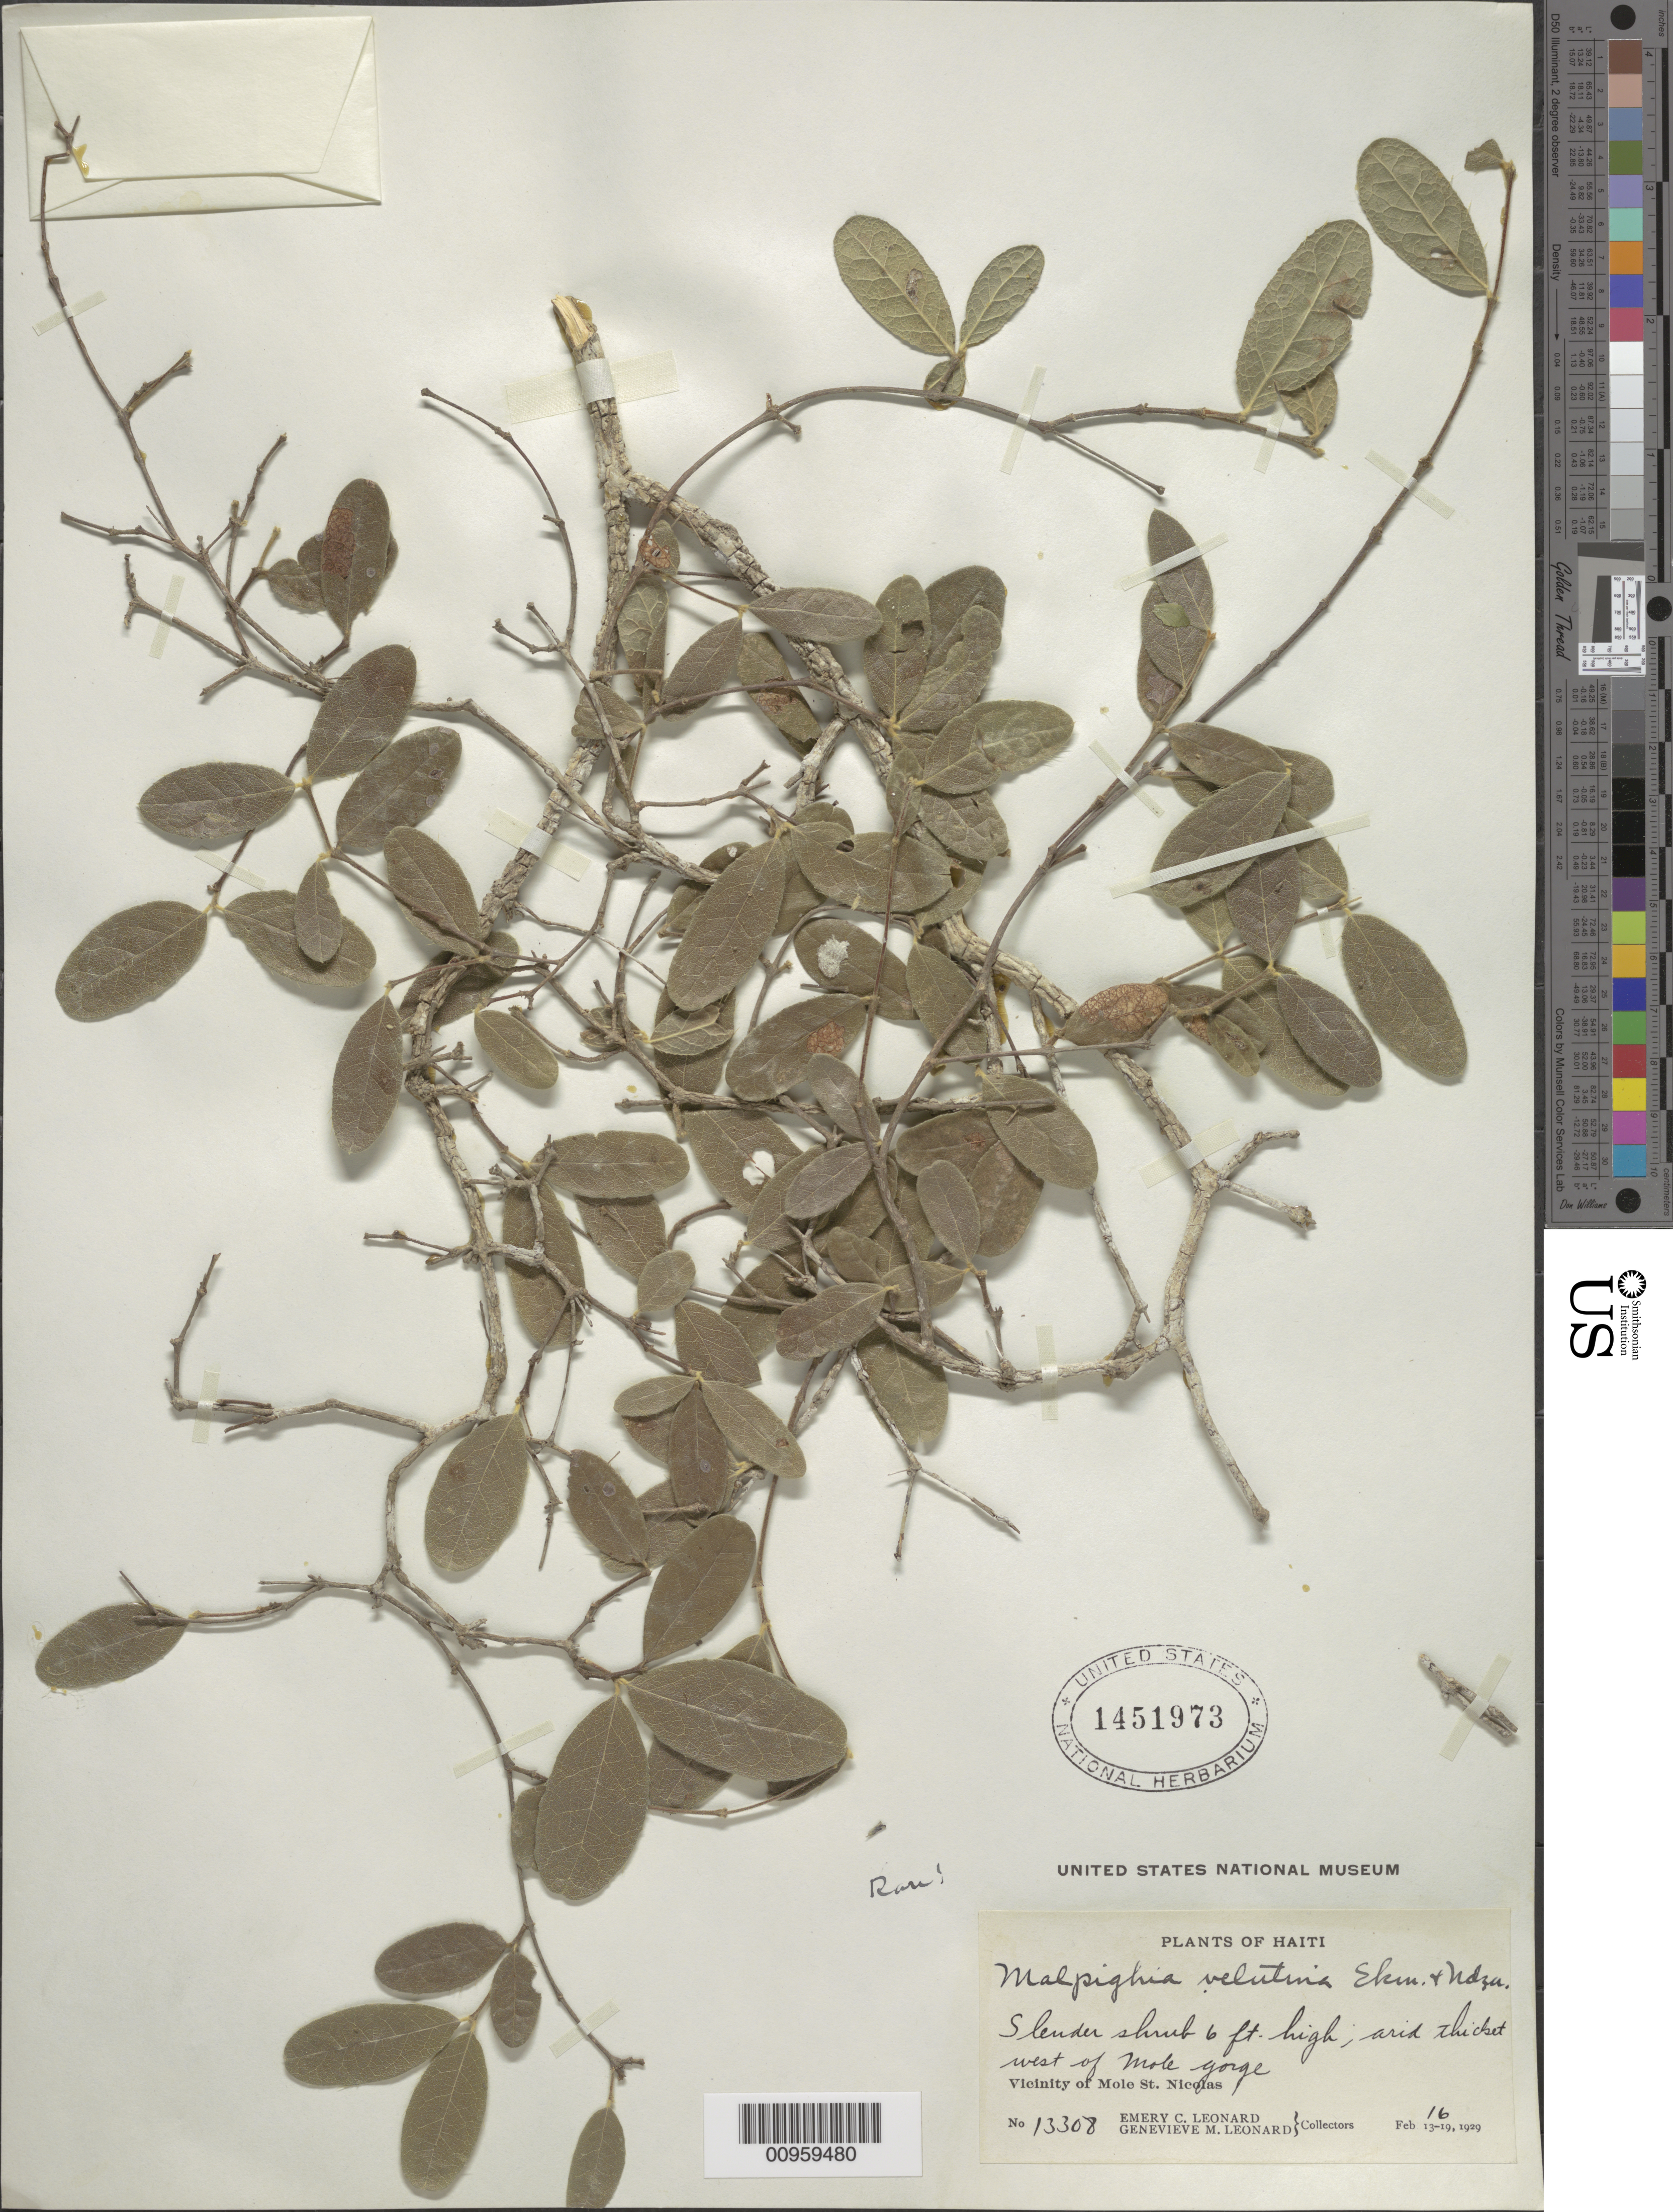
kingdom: Plantae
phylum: Tracheophyta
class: Magnoliopsida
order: Malpighiales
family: Malpighiaceae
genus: Malpighia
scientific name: Malpighia velutina subsp. velutina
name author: Ekman & Urb.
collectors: E. C. Leonard & G. M. Leonard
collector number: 13308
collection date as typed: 16 Feb 1929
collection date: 1929-02-16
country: Haiti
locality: Vicinity of Mole St. Nicolas, W of Mole Gorge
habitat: Arid thicket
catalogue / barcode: US 1451973